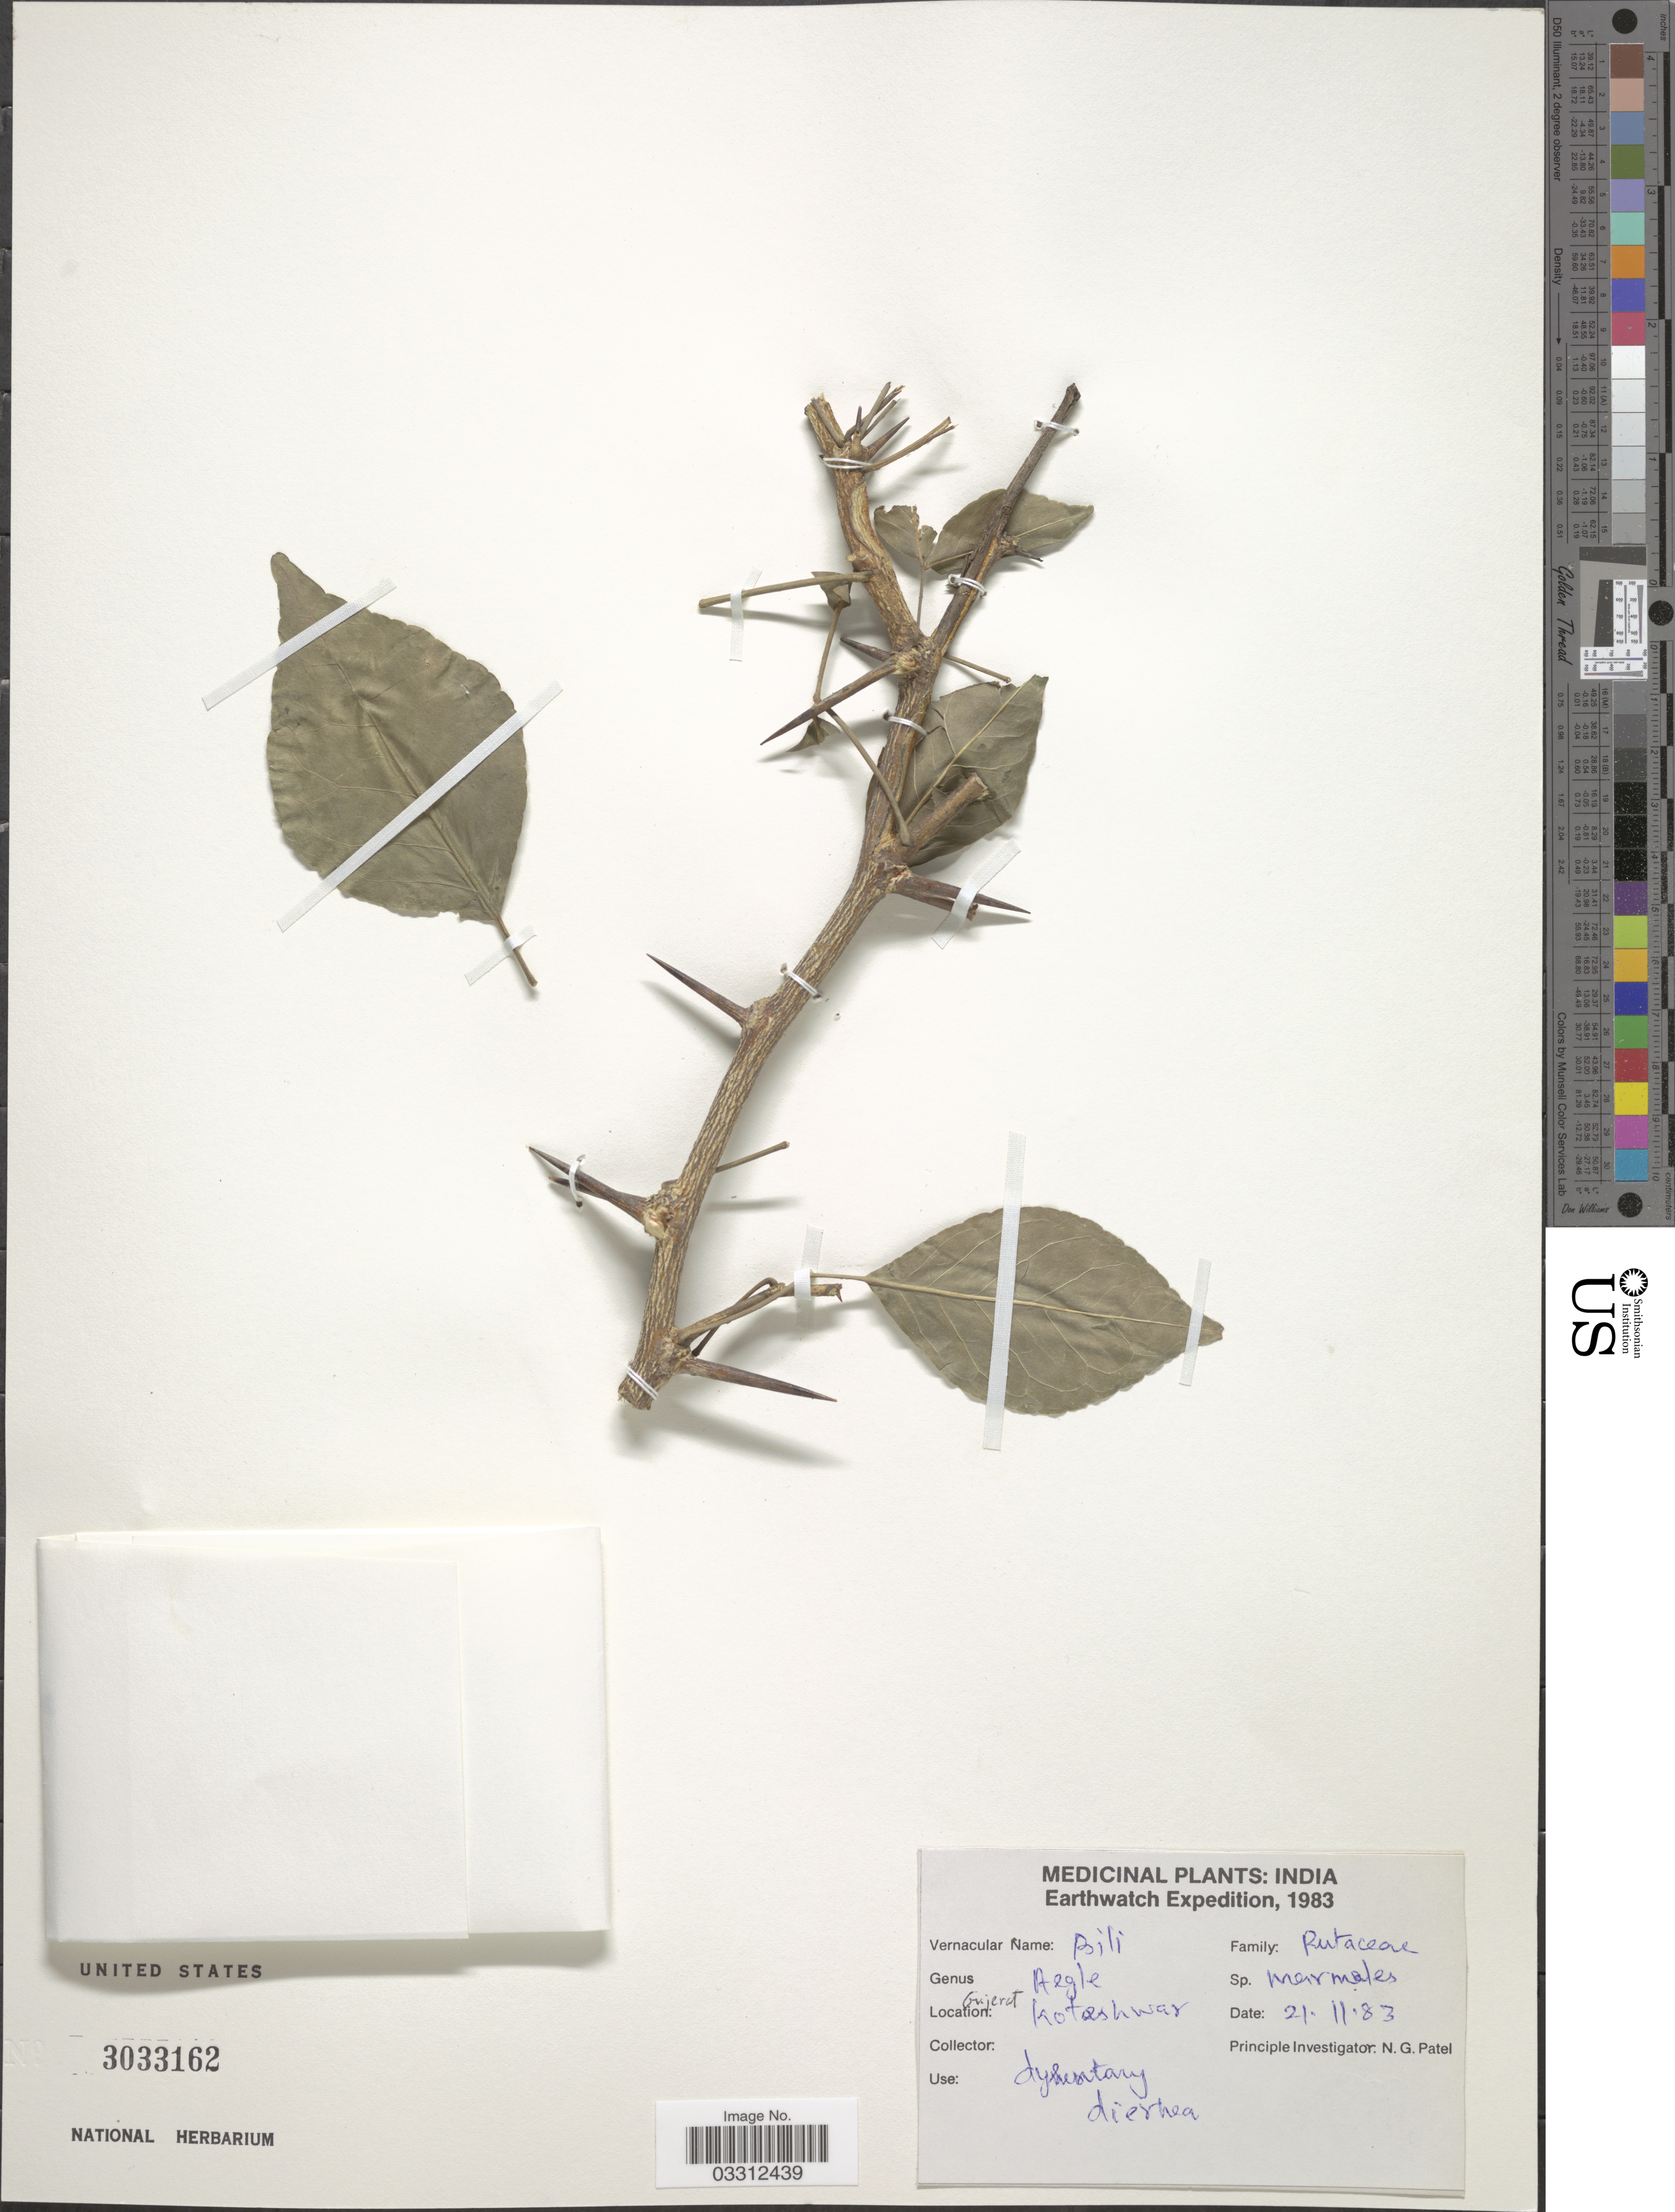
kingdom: Plantae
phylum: Tracheophyta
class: Magnoliopsida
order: Sapindales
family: Rutaceae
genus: Aegle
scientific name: Aegle marmelos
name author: (L.) Corrêa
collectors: N. Patel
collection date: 1983-11-21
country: India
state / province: Gujarat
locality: Gujerat. Kotashwar.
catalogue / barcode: US 3033162